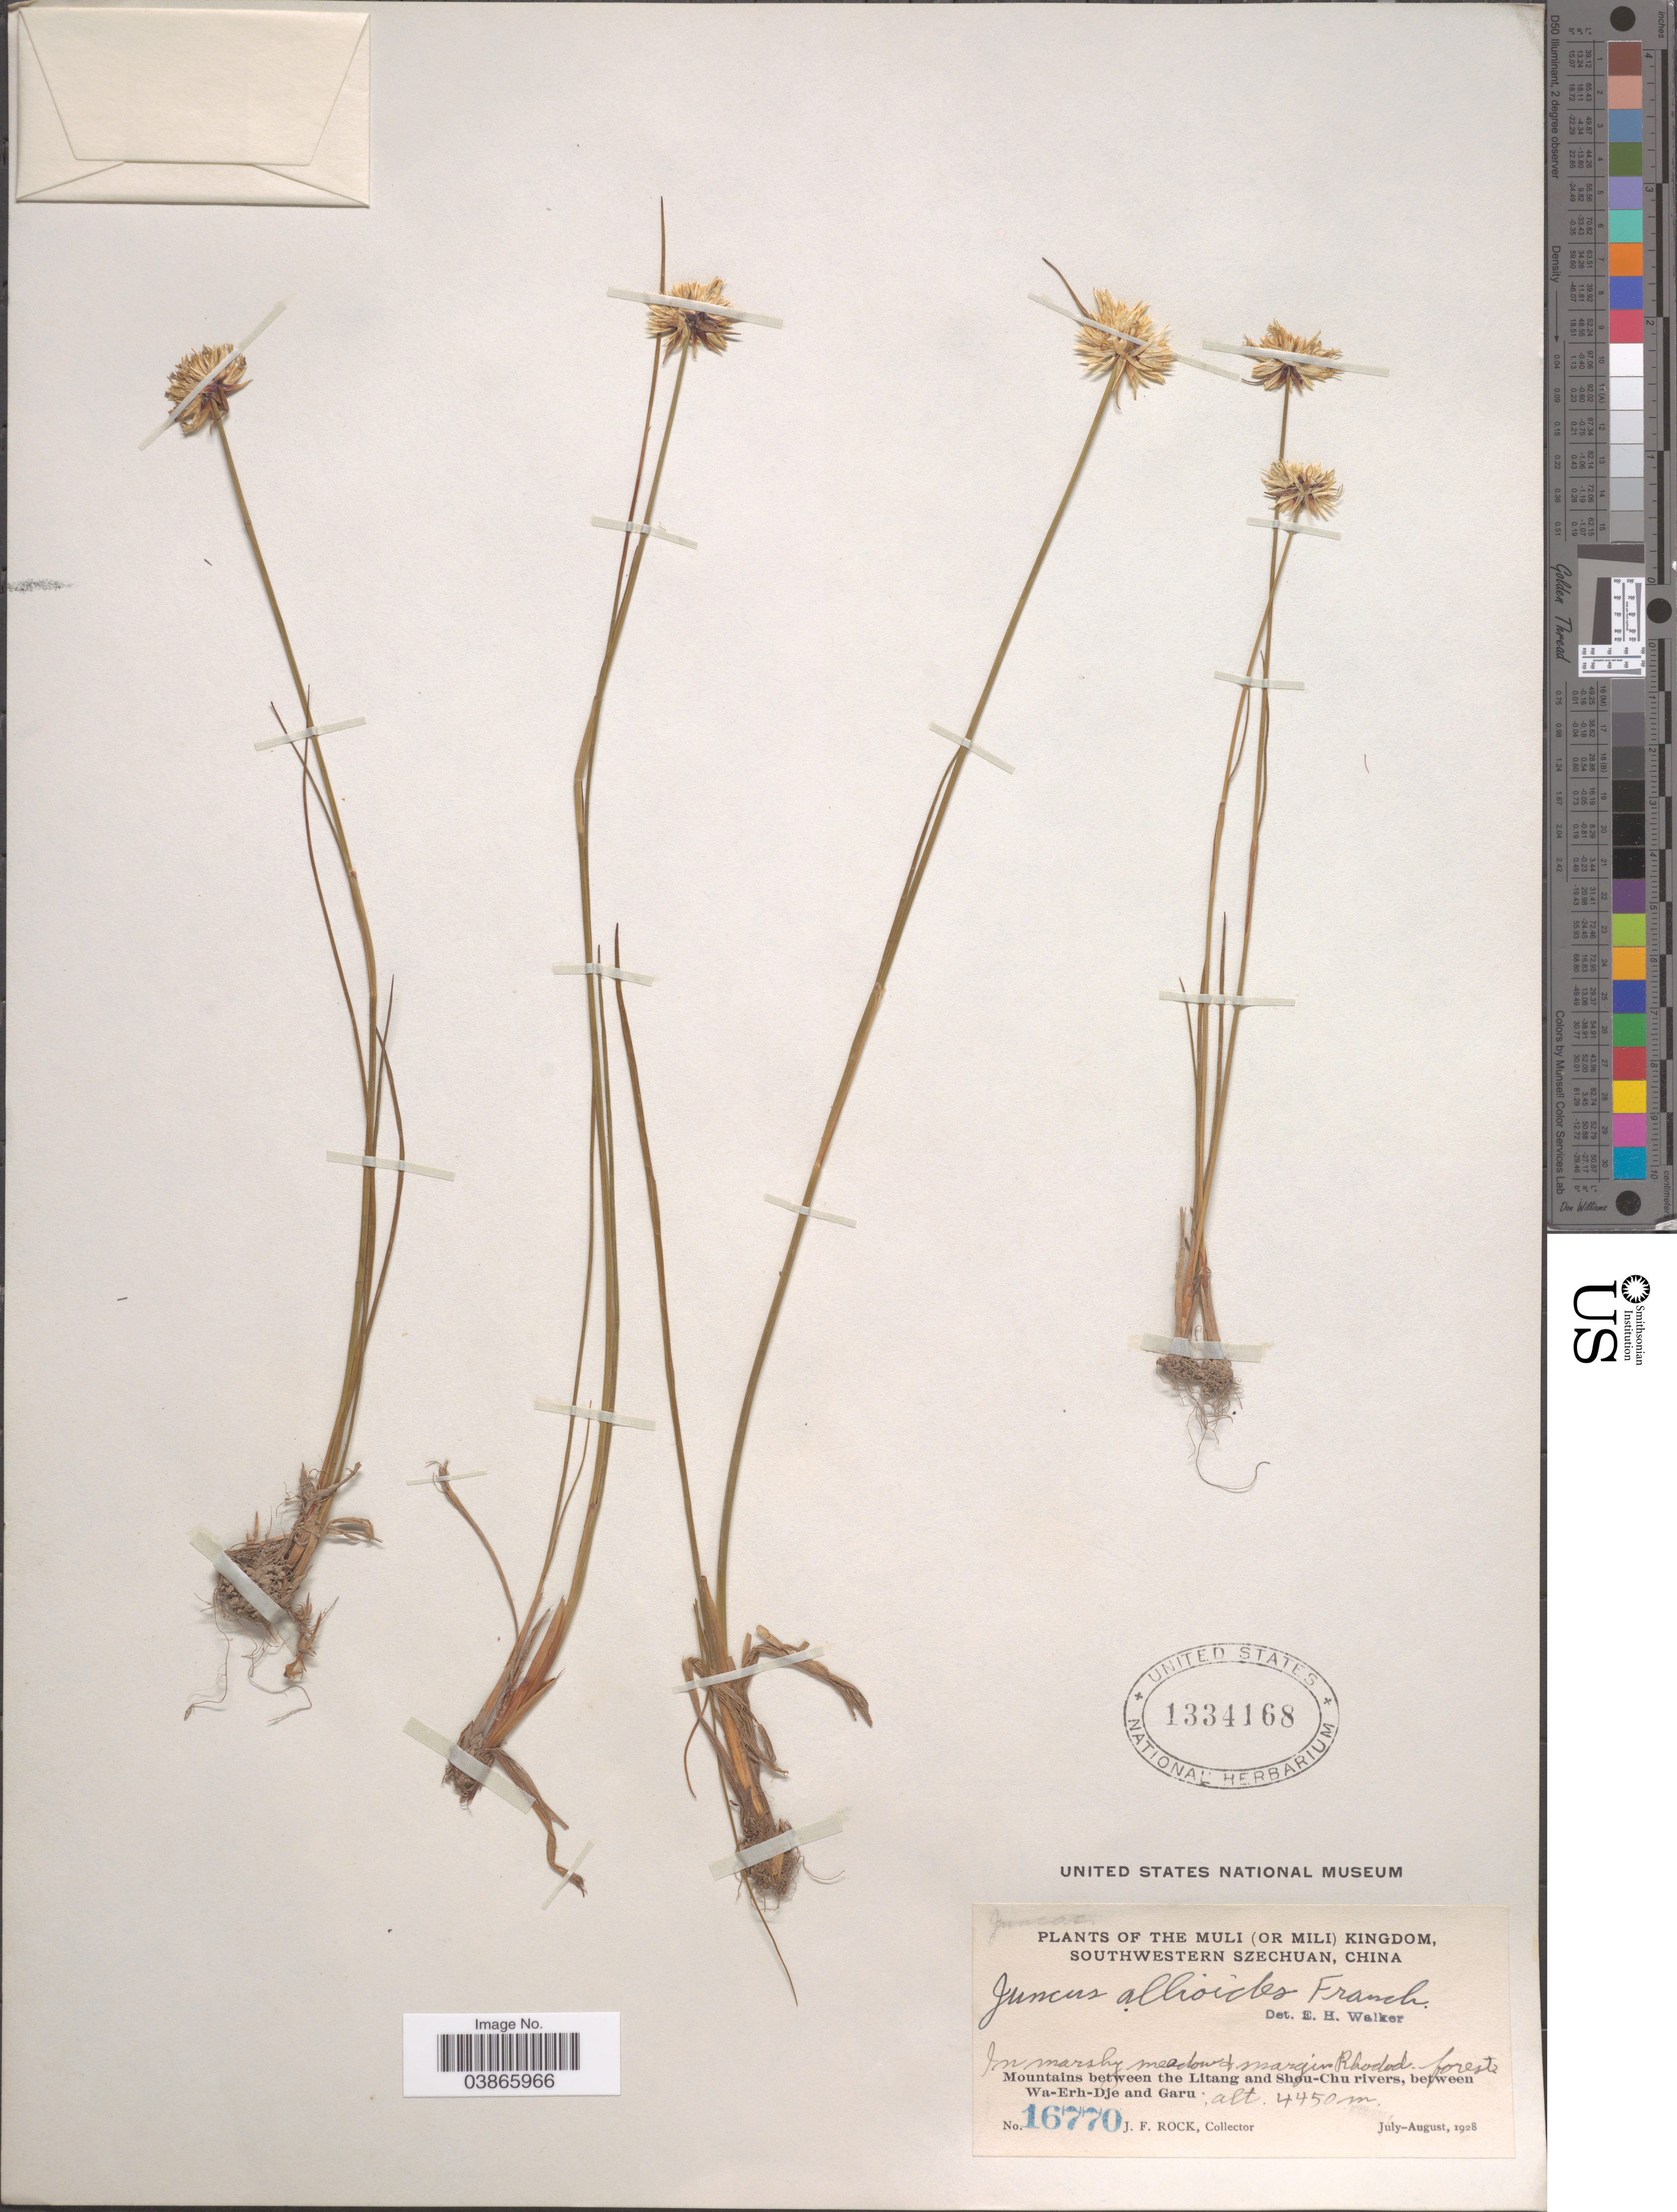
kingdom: Plantae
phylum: Tracheophyta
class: Liliopsida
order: Poales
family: Juncaceae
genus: Juncus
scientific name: Juncus allioides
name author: Franch.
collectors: J. Rock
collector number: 16770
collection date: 1928-07/1928-08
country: China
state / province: Sichuan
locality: Muli (or Mili) Kingdom, Southwestern Szechuan. In marshy meadow & margin Rhodad forest. Mountains between the Litang and Shou-Chu rivers, between Wa-Erh-Dje and Garu.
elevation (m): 4450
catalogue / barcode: US 1334168